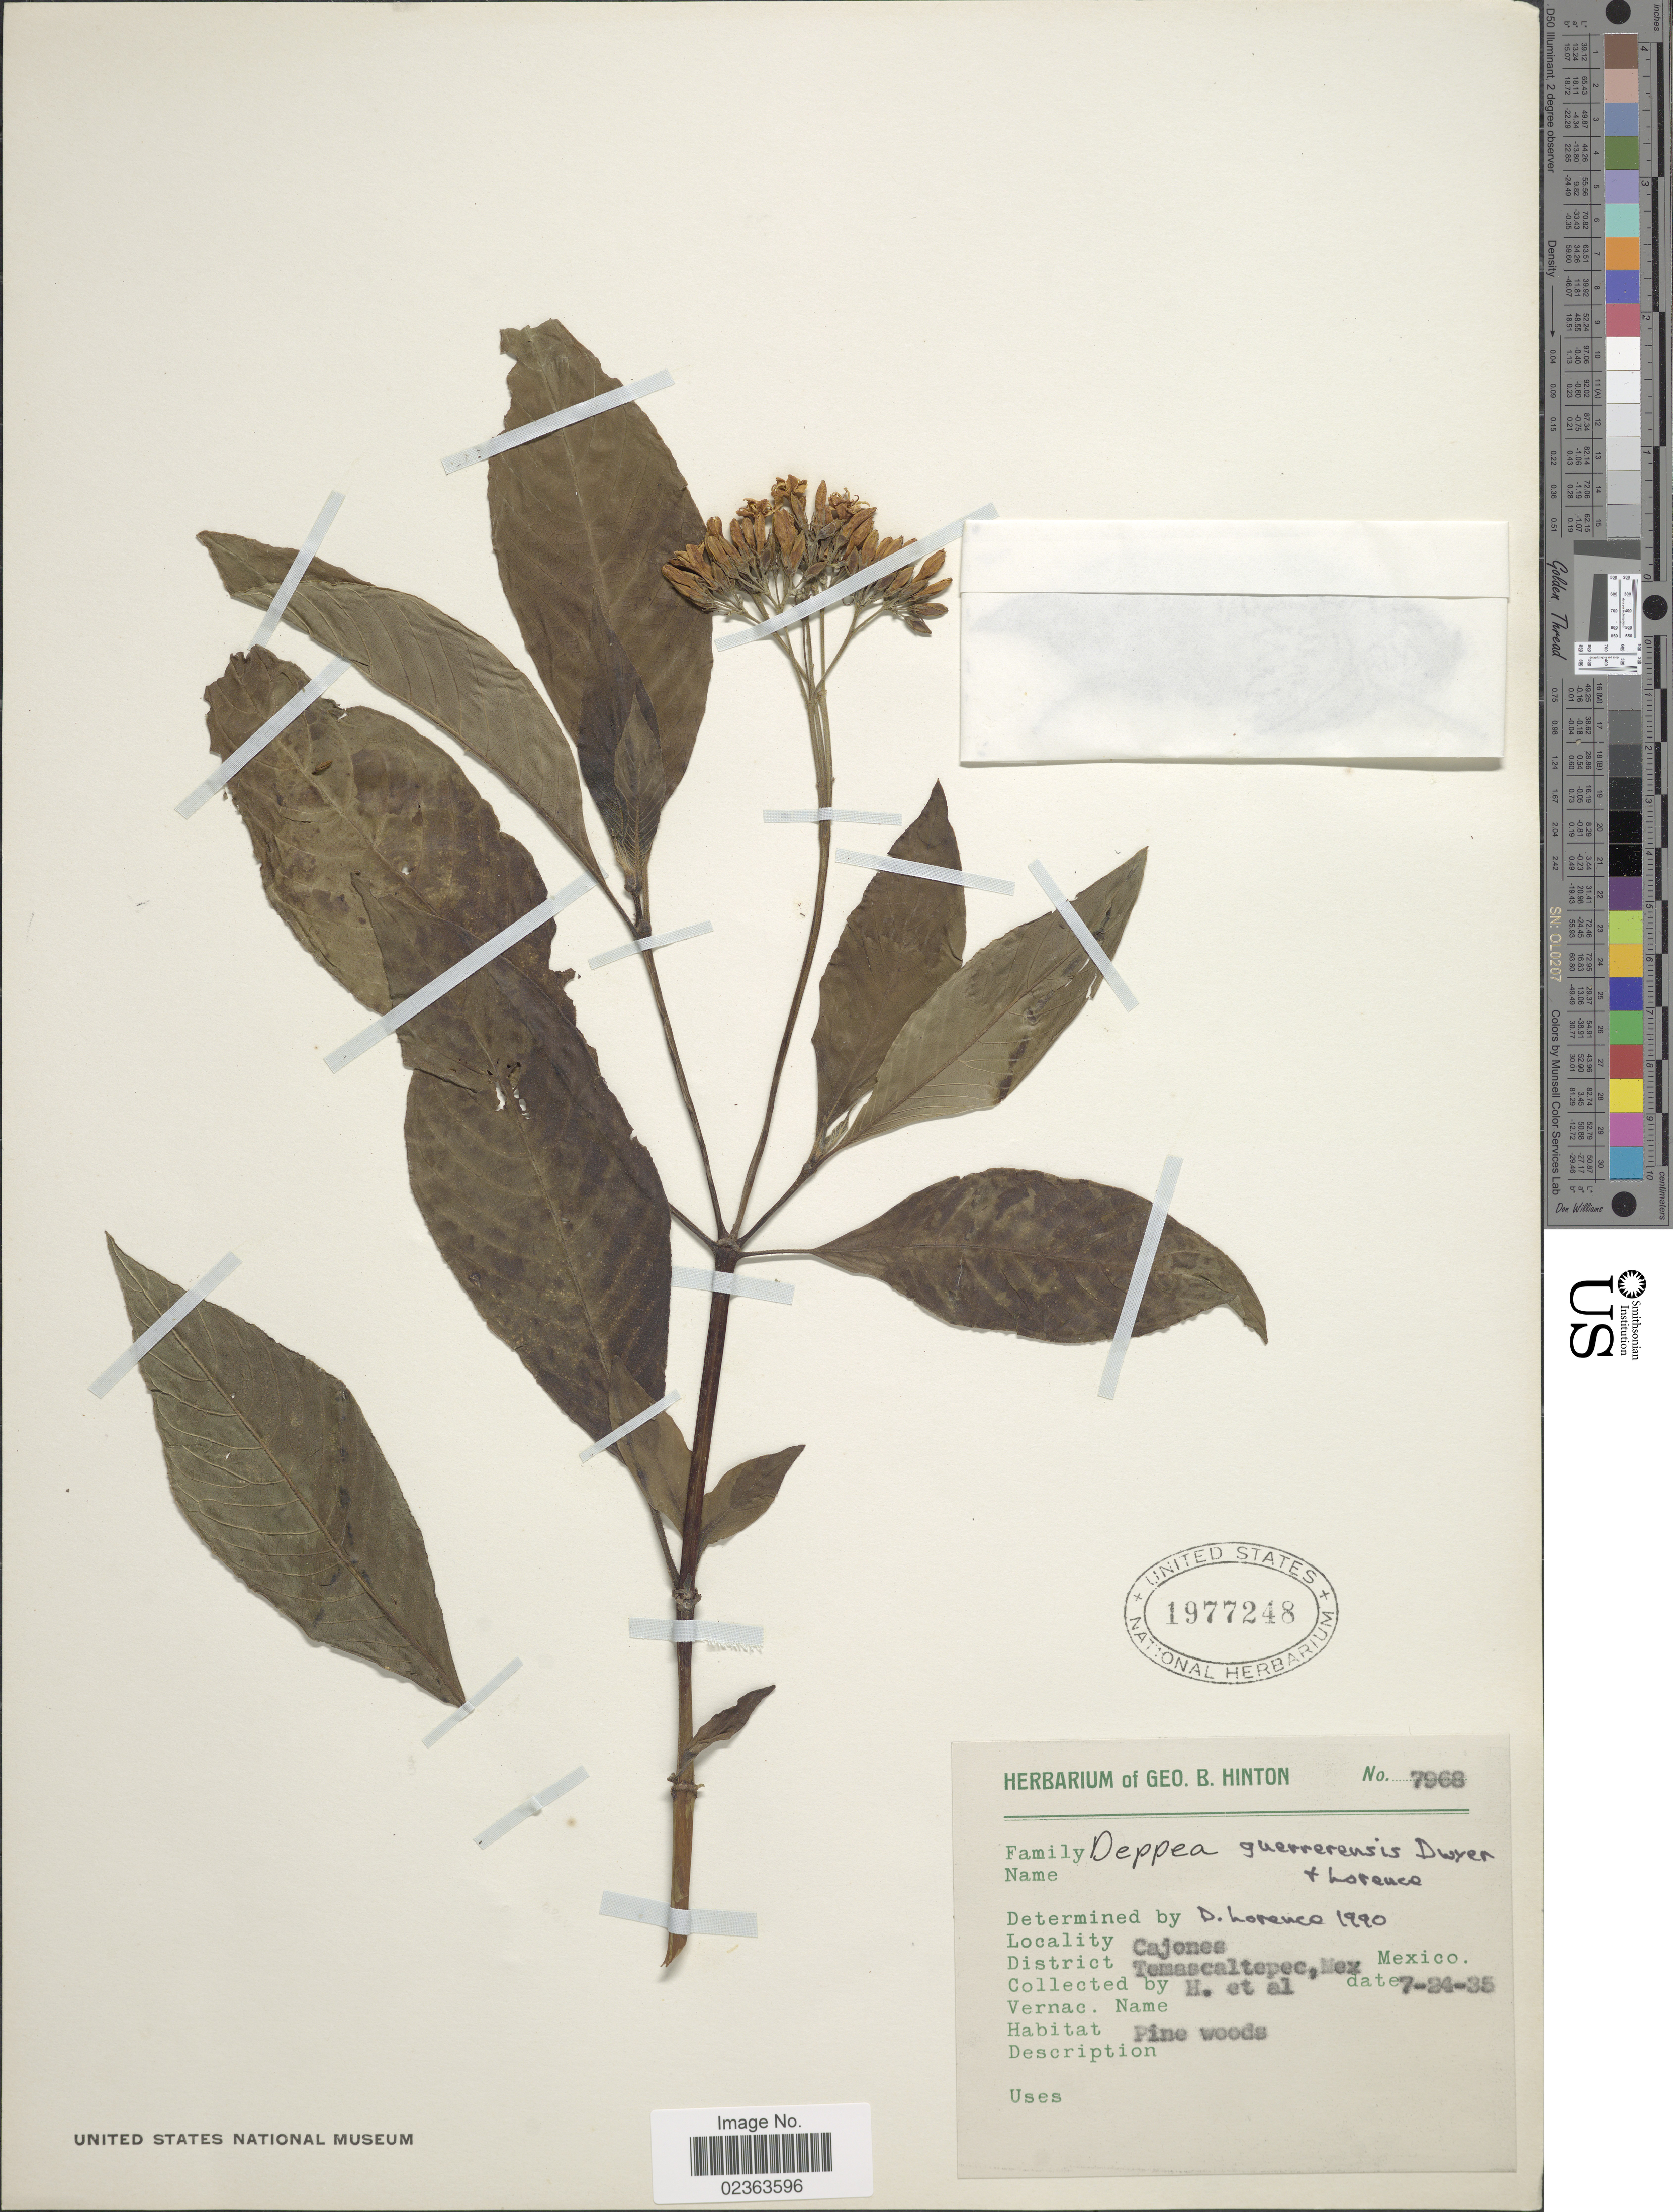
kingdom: Plantae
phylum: Tracheophyta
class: Magnoliopsida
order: Gentianales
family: Rubiaceae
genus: Deppea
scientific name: Deppea guerrerensis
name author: Dwyer & Lorence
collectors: G. B. Hinton & et al.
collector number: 7968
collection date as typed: Transcribed d/m/y: 24/7/35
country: Mexico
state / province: México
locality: Cajones, District Temascaltepec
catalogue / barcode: US 1977248